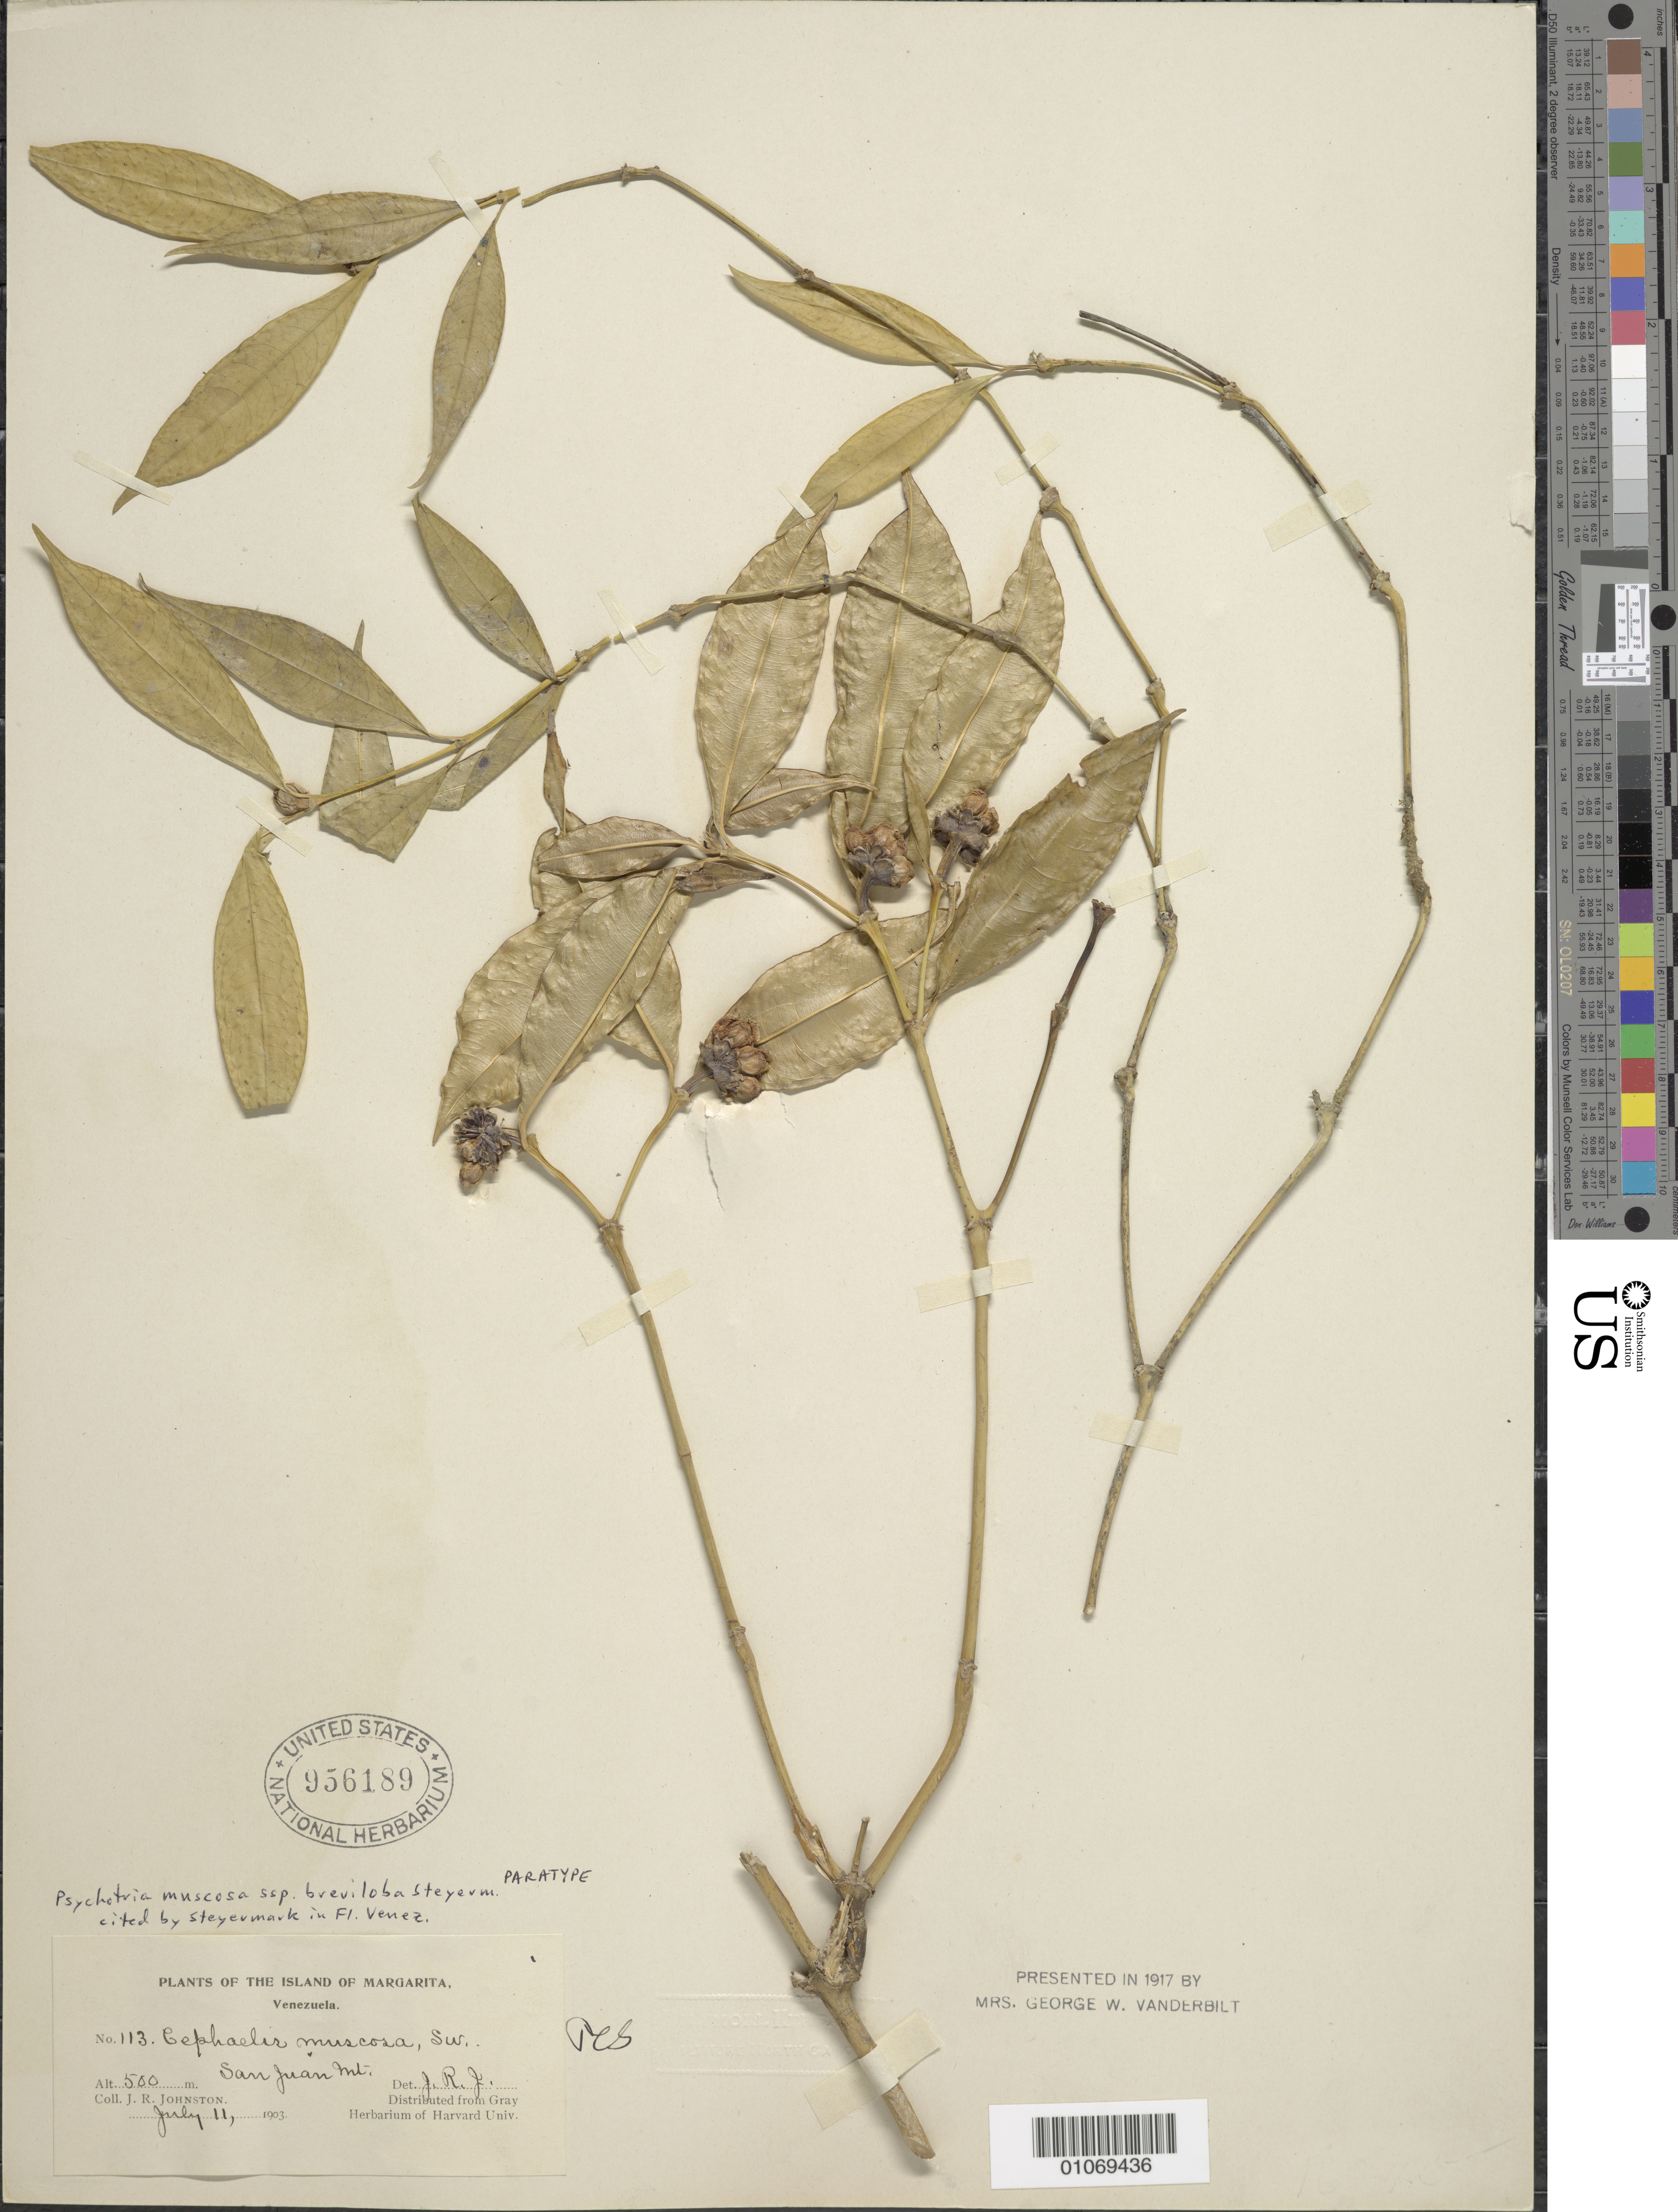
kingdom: Plantae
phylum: Tracheophyta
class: Magnoliopsida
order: Gentianales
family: Rubiaceae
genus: Psychotria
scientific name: Psychotria muscosa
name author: (Jacq.) Steyerm.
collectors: J. Johnston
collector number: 113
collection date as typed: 11 Jul 1903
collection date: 1903-07-11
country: Venezuela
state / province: Nueva Esparta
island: Margarita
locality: San Juan Mountain.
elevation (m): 500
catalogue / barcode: US 956189